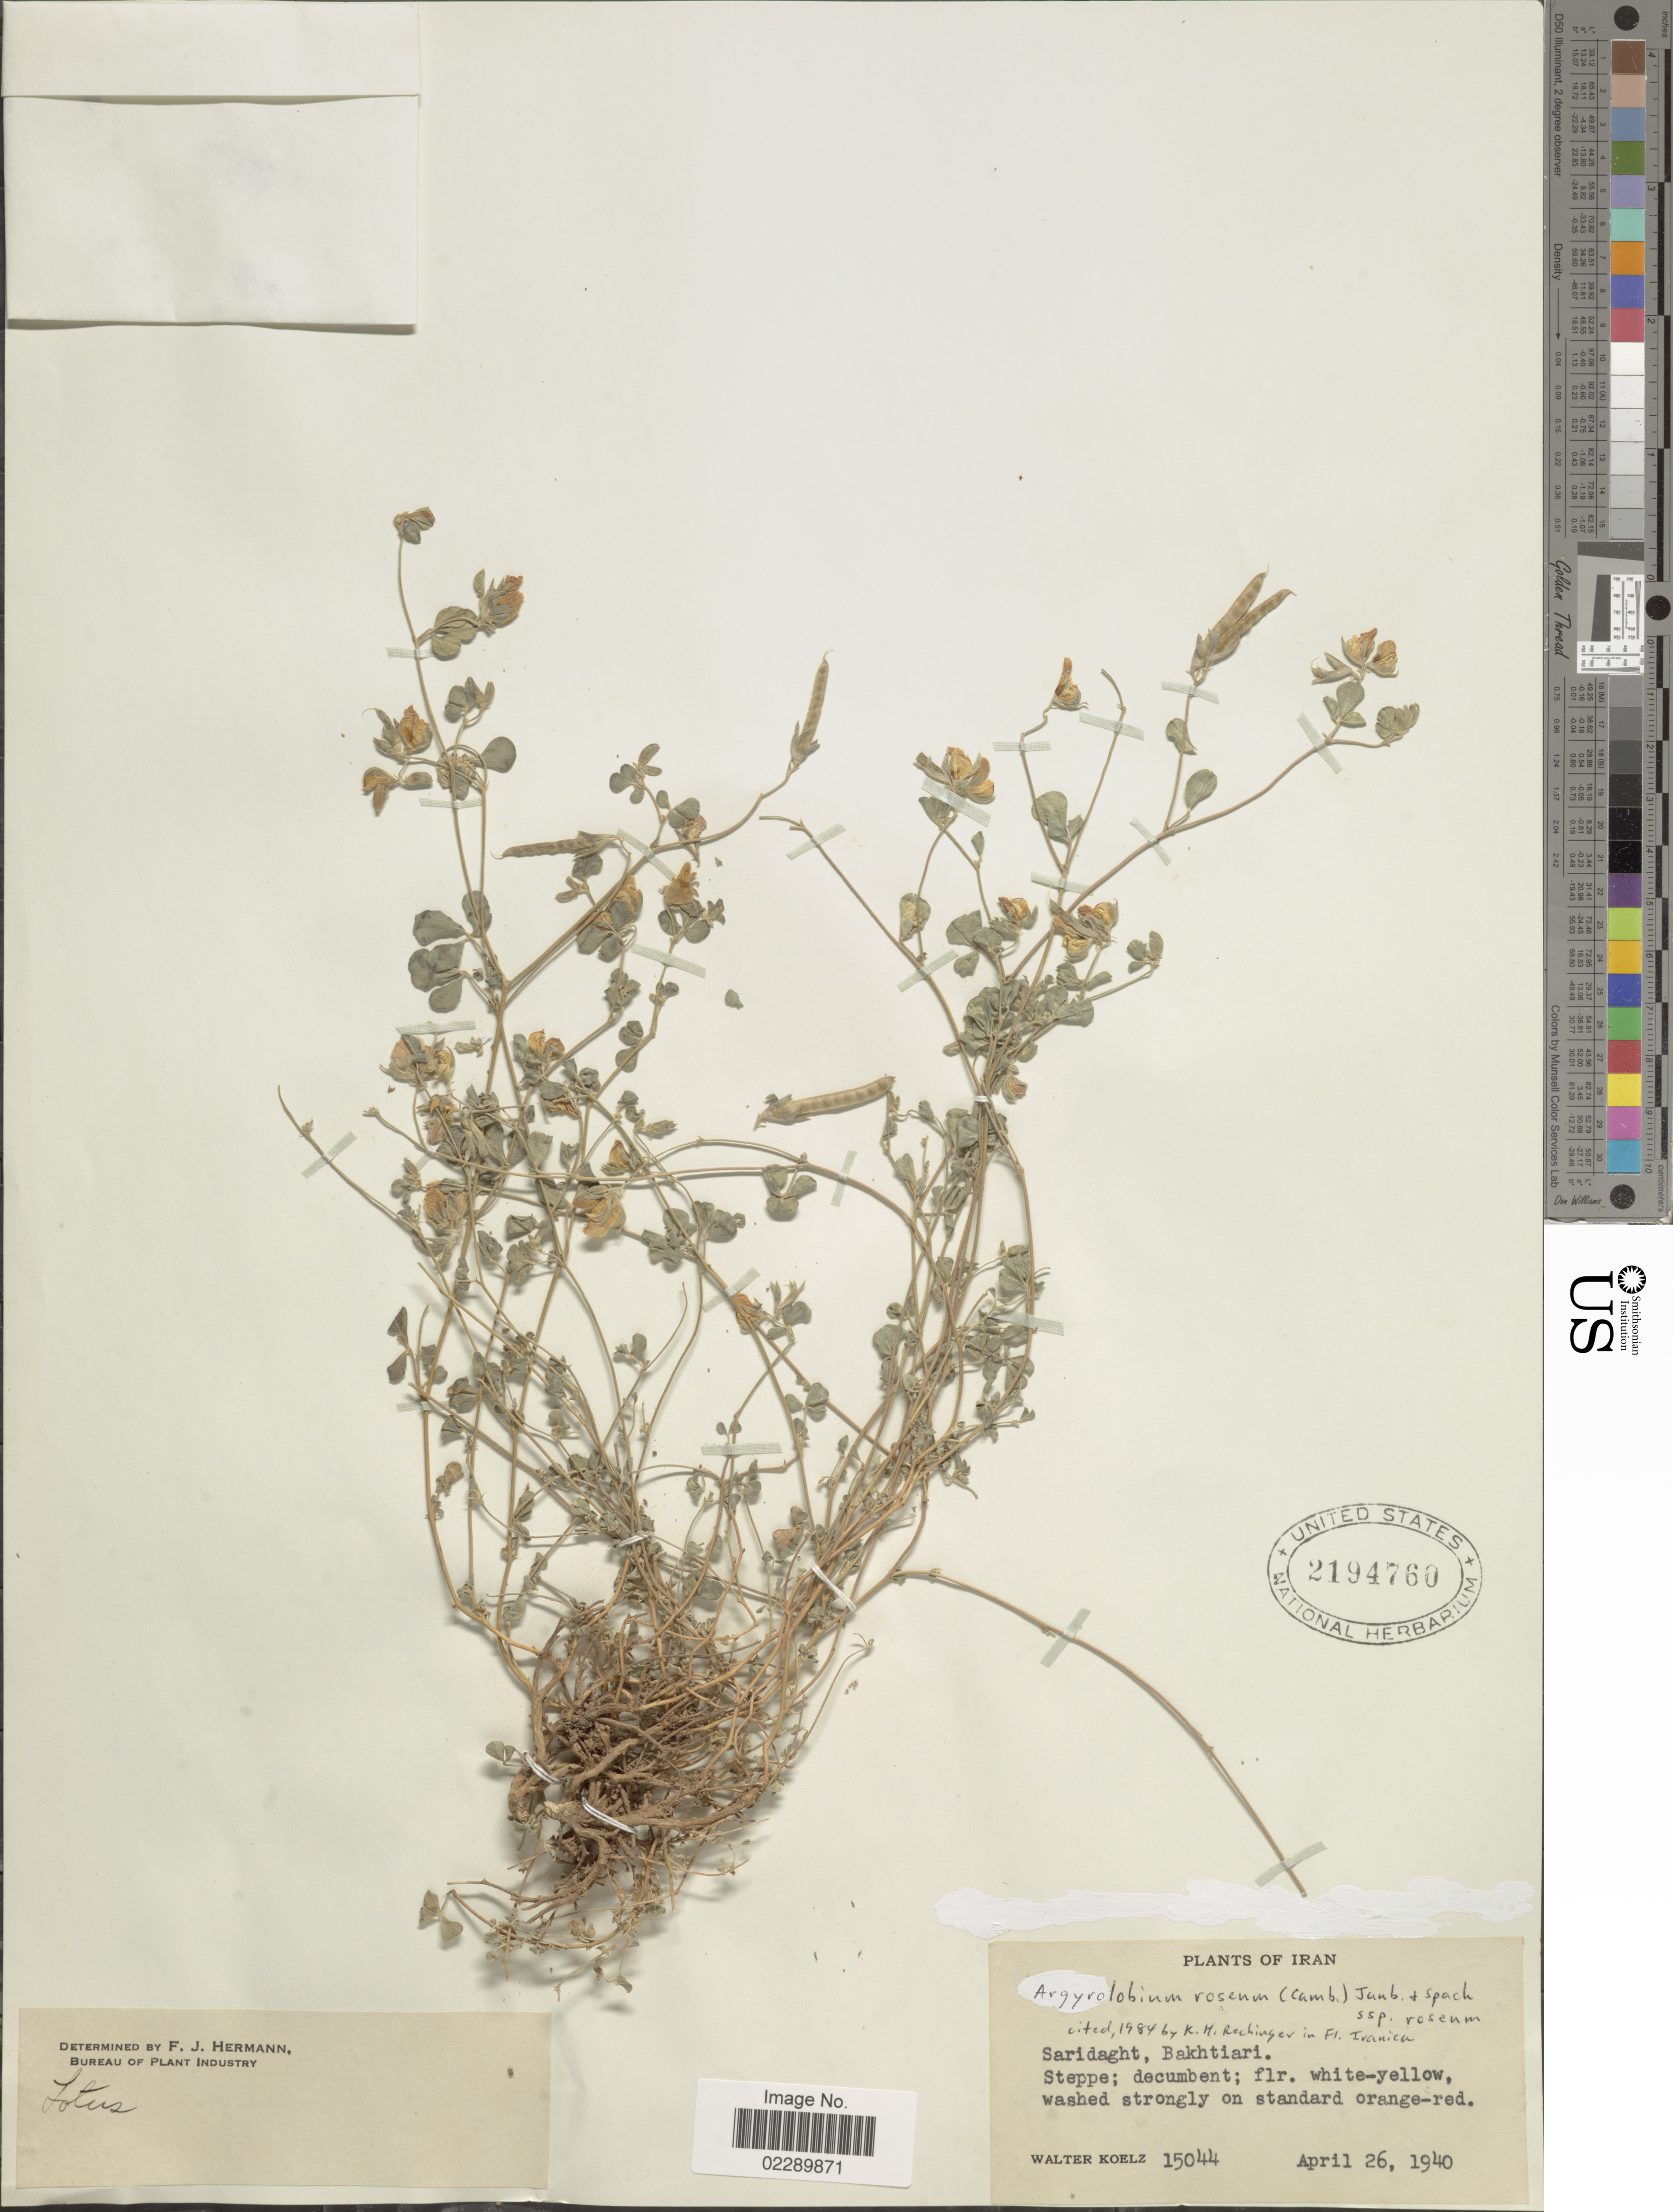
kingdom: Plantae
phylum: Tracheophyta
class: Magnoliopsida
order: Fabales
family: Fabaceae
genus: Argyrolobium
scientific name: Argyrolobium roseum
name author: (Cambess.) Jaub. & Spach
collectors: W. N. Koelz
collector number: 15044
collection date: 1940-04-26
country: Iran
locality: Saridaght, Bakhtiari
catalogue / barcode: US 2194760